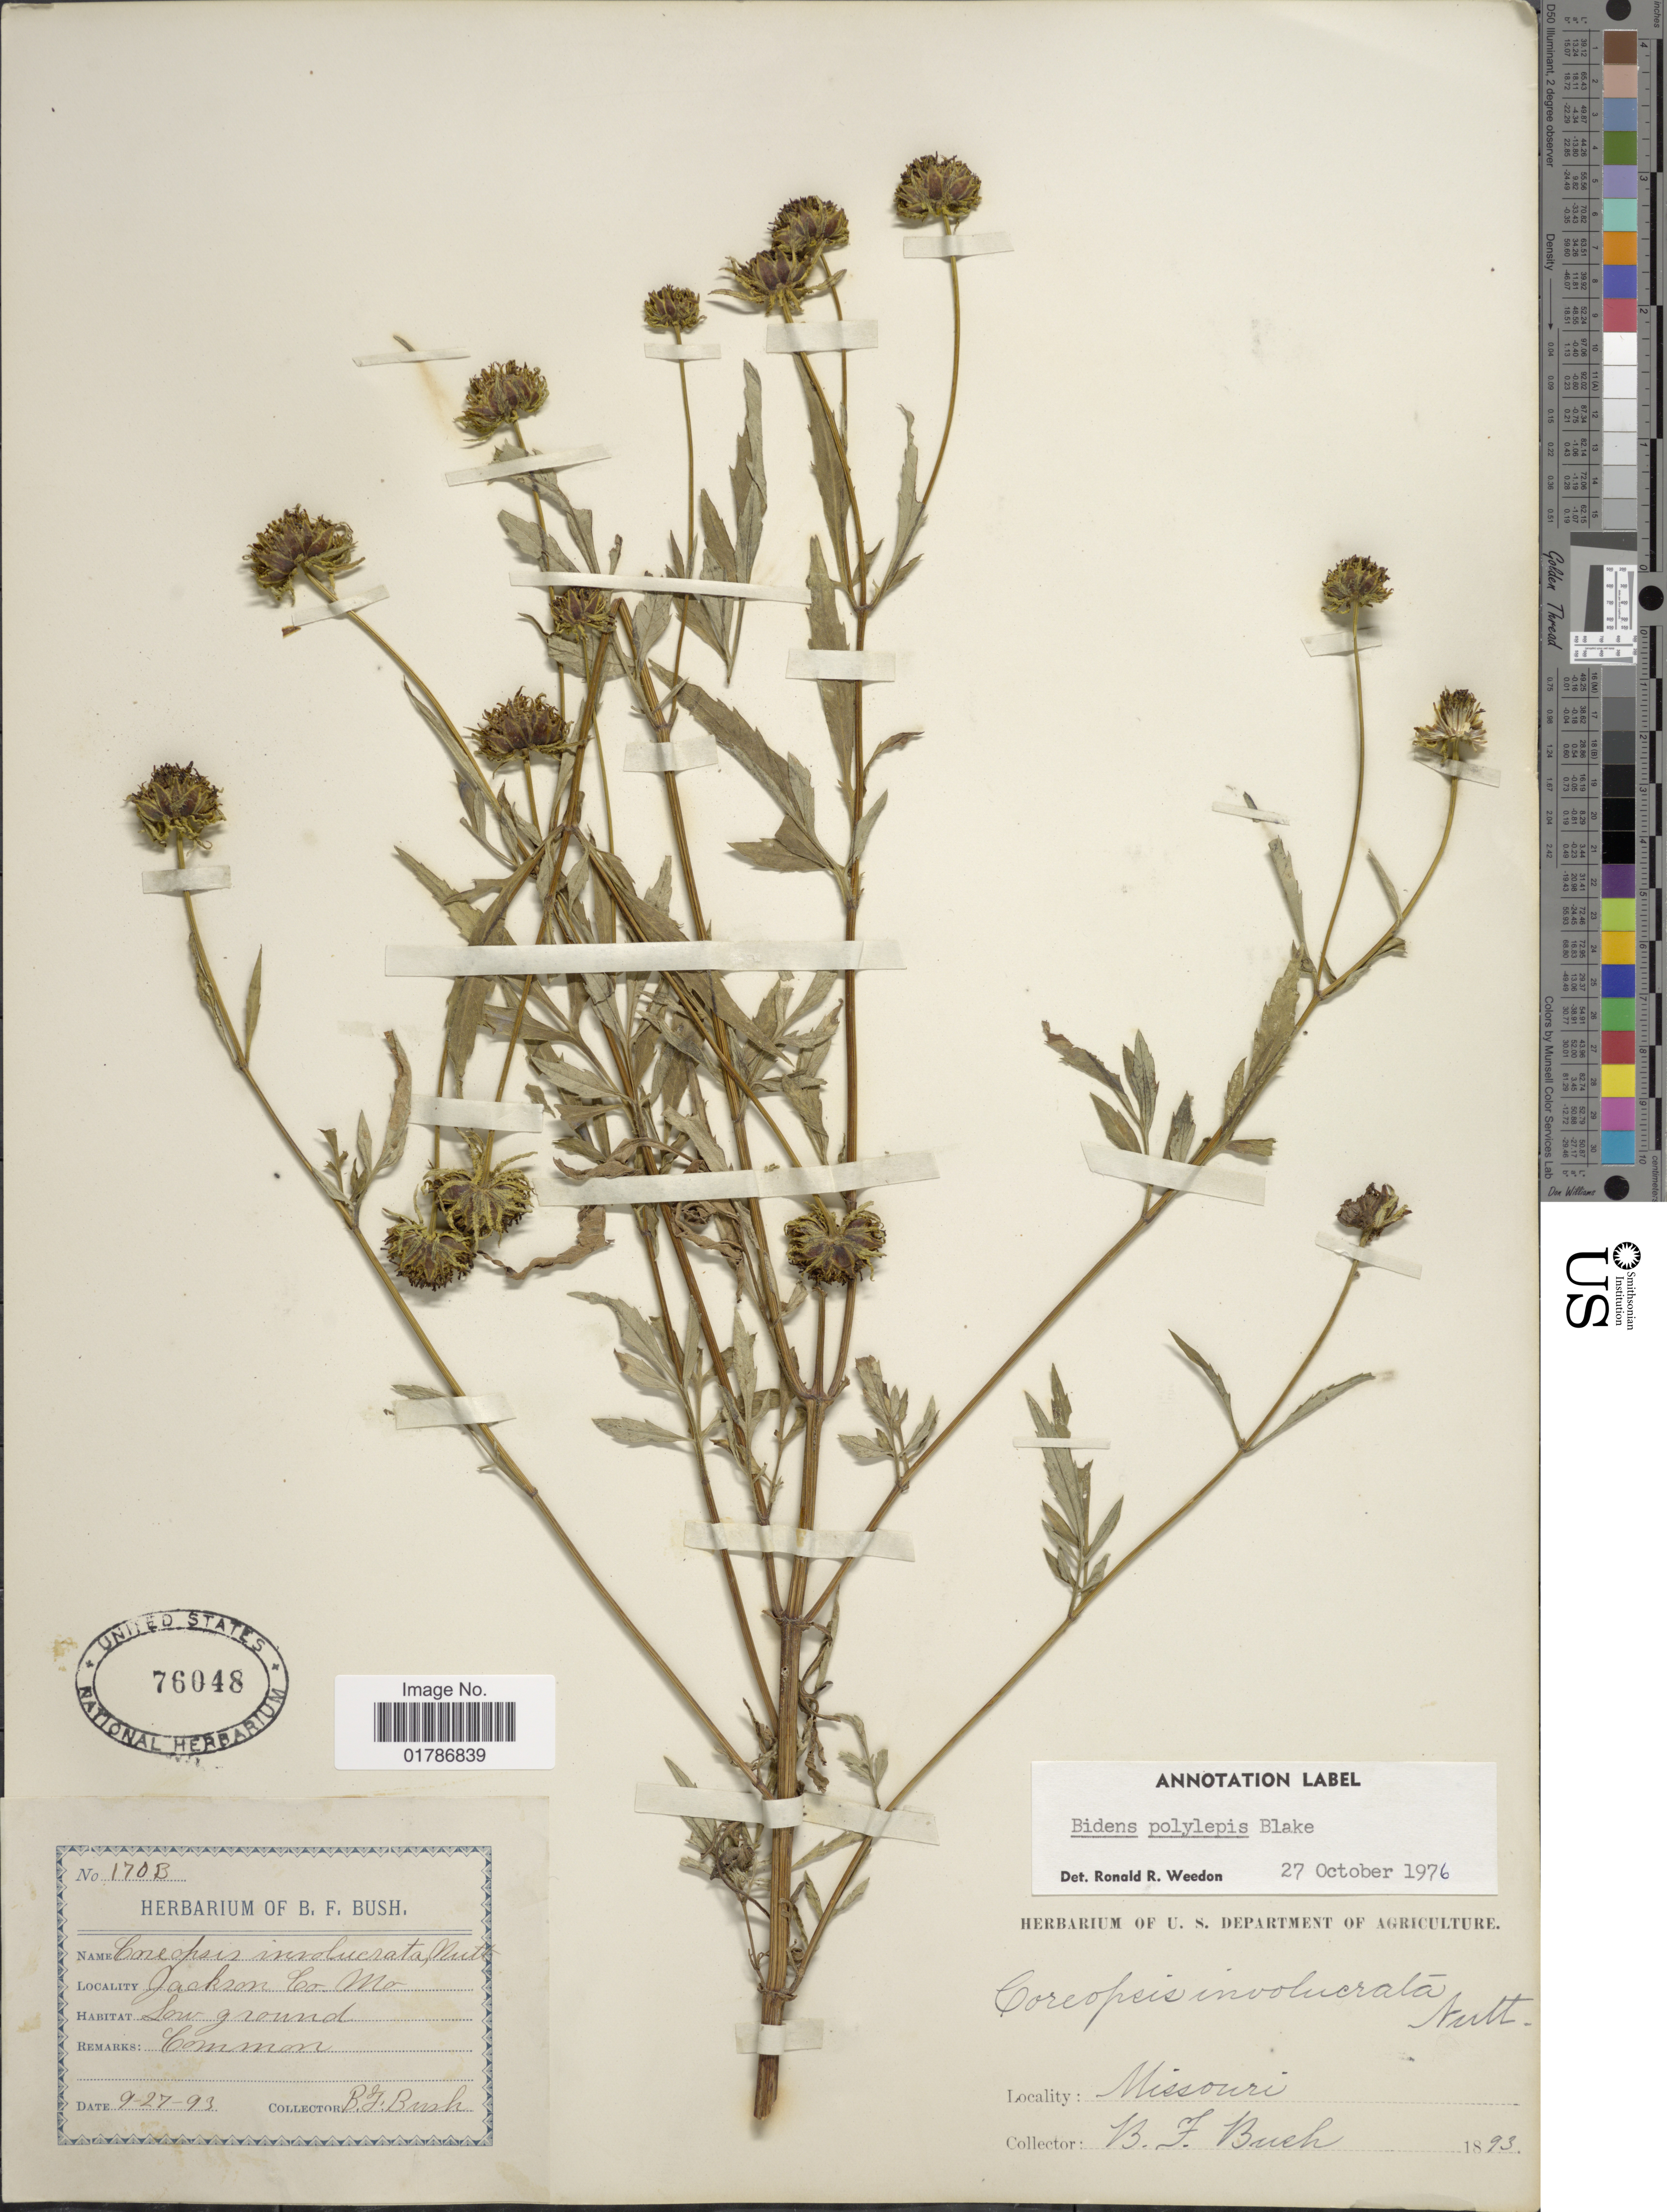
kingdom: Plantae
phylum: Tracheophyta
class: Magnoliopsida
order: Asterales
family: Asteraceae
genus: Bidens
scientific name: Bidens polylepis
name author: S.F. Blake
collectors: B. F. Bush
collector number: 170B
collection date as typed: Transcribed d/m/y: 27/9/93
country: United States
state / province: Missouri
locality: Jackson Co.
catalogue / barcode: US 76048